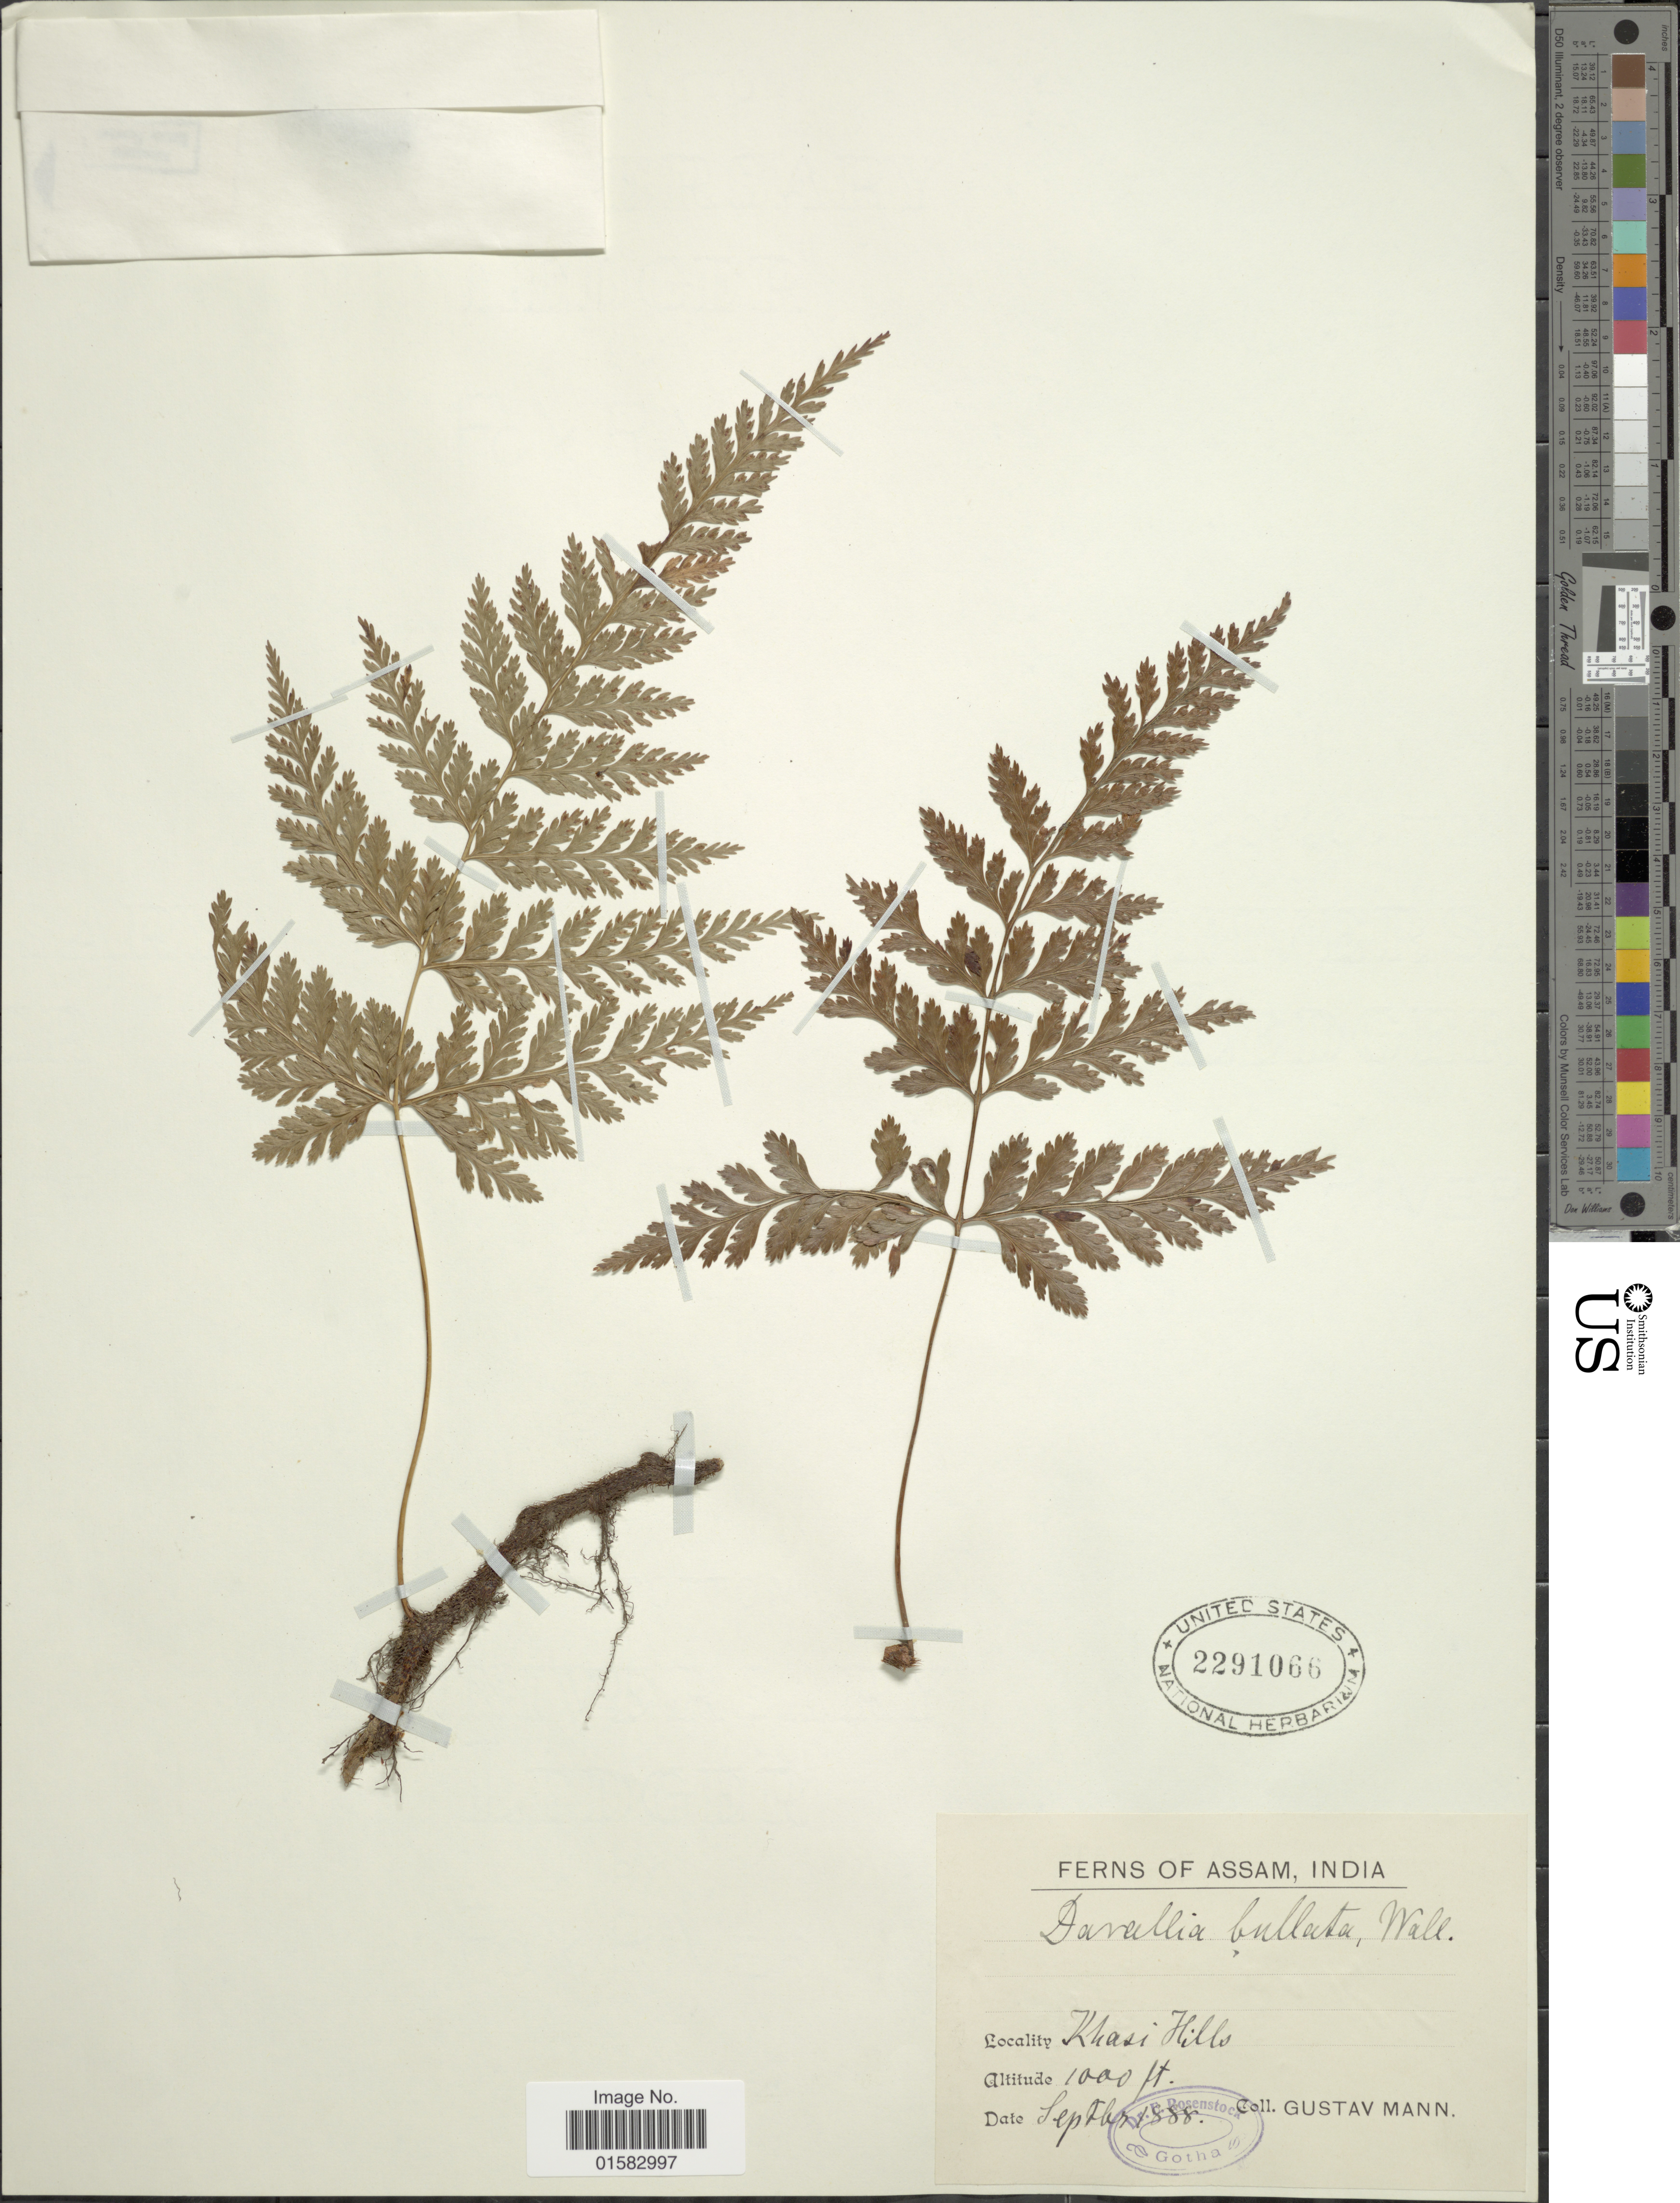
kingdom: Plantae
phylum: Tracheophyta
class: Polypodiopsida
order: Polypodiales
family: Davalliaceae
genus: Davallia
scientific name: Davallia trichomanoides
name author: Blume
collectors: G. Mann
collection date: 1888-09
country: India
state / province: Meghalaya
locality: Khasi Hills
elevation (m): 305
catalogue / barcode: US 2291066